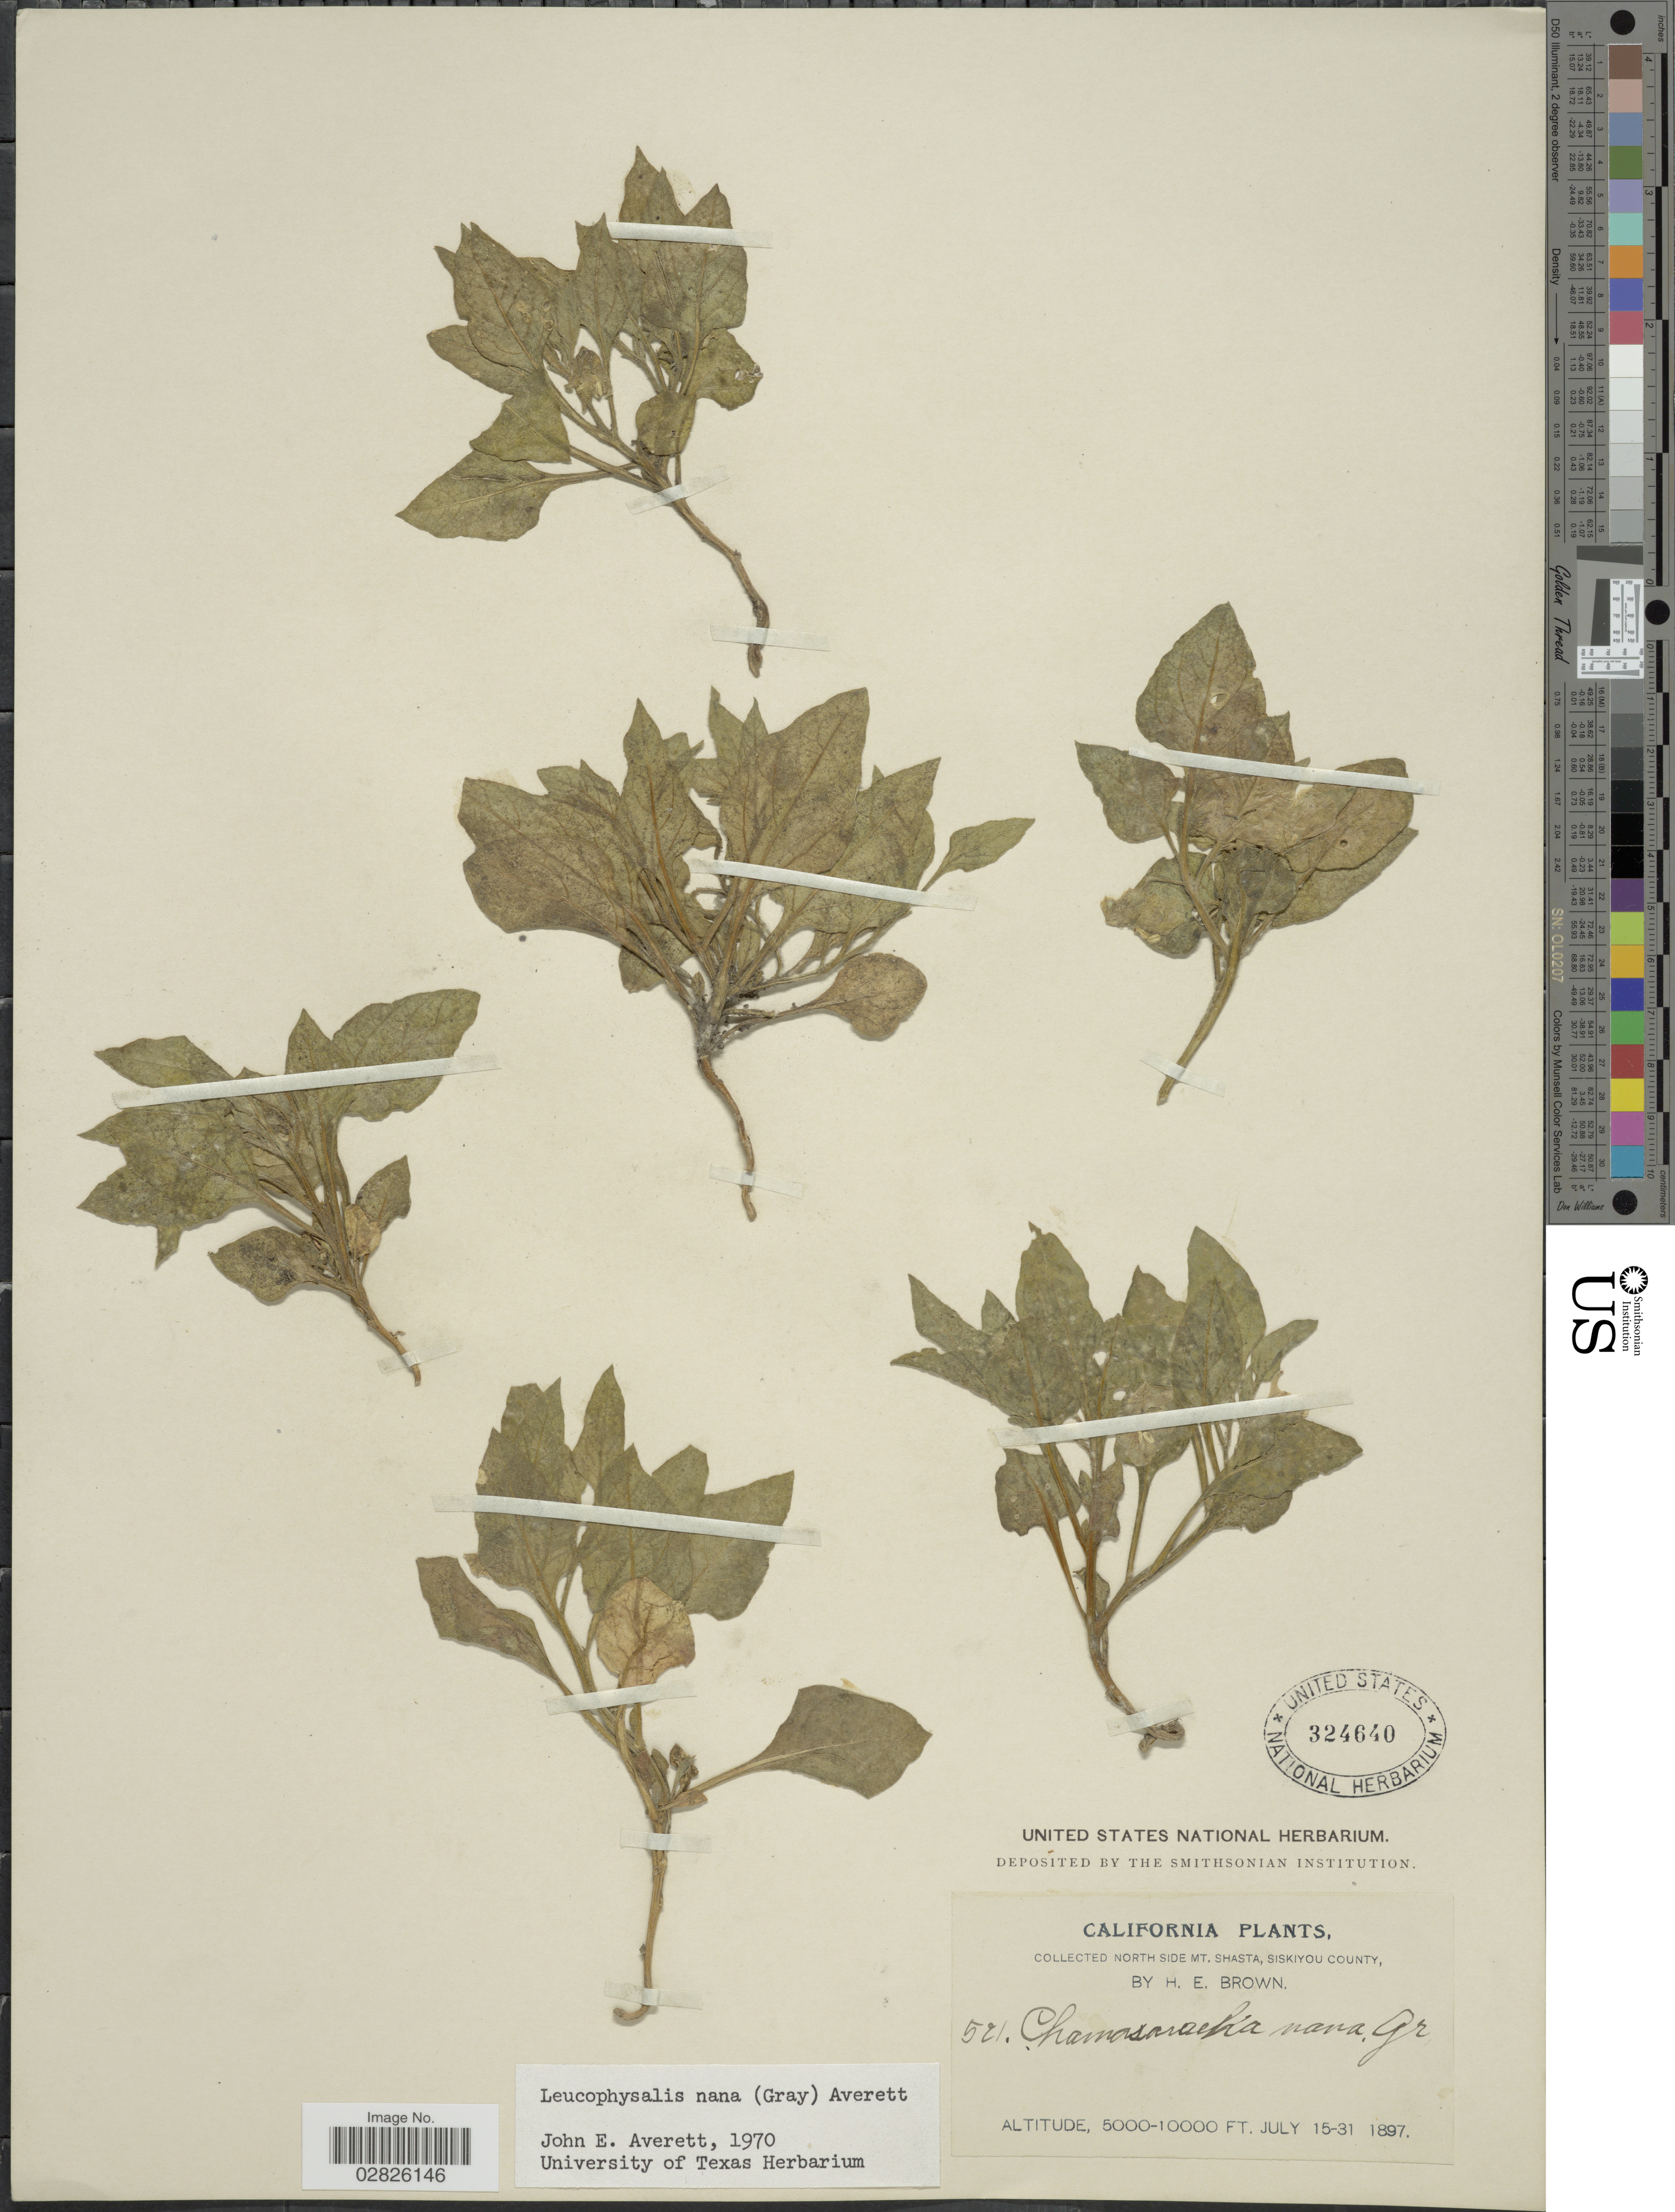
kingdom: Plantae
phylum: Tracheophyta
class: Magnoliopsida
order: Solanales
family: Solanaceae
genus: Leucophysalis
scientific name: Leucophysalis nana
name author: (A. Gray) Averett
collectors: H. E. Brown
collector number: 521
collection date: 1897-07-15/1897-07-31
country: United States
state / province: California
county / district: Siskiyou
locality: North Side Mt. Shasta, Siskiyou County.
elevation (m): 1524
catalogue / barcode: US 324640